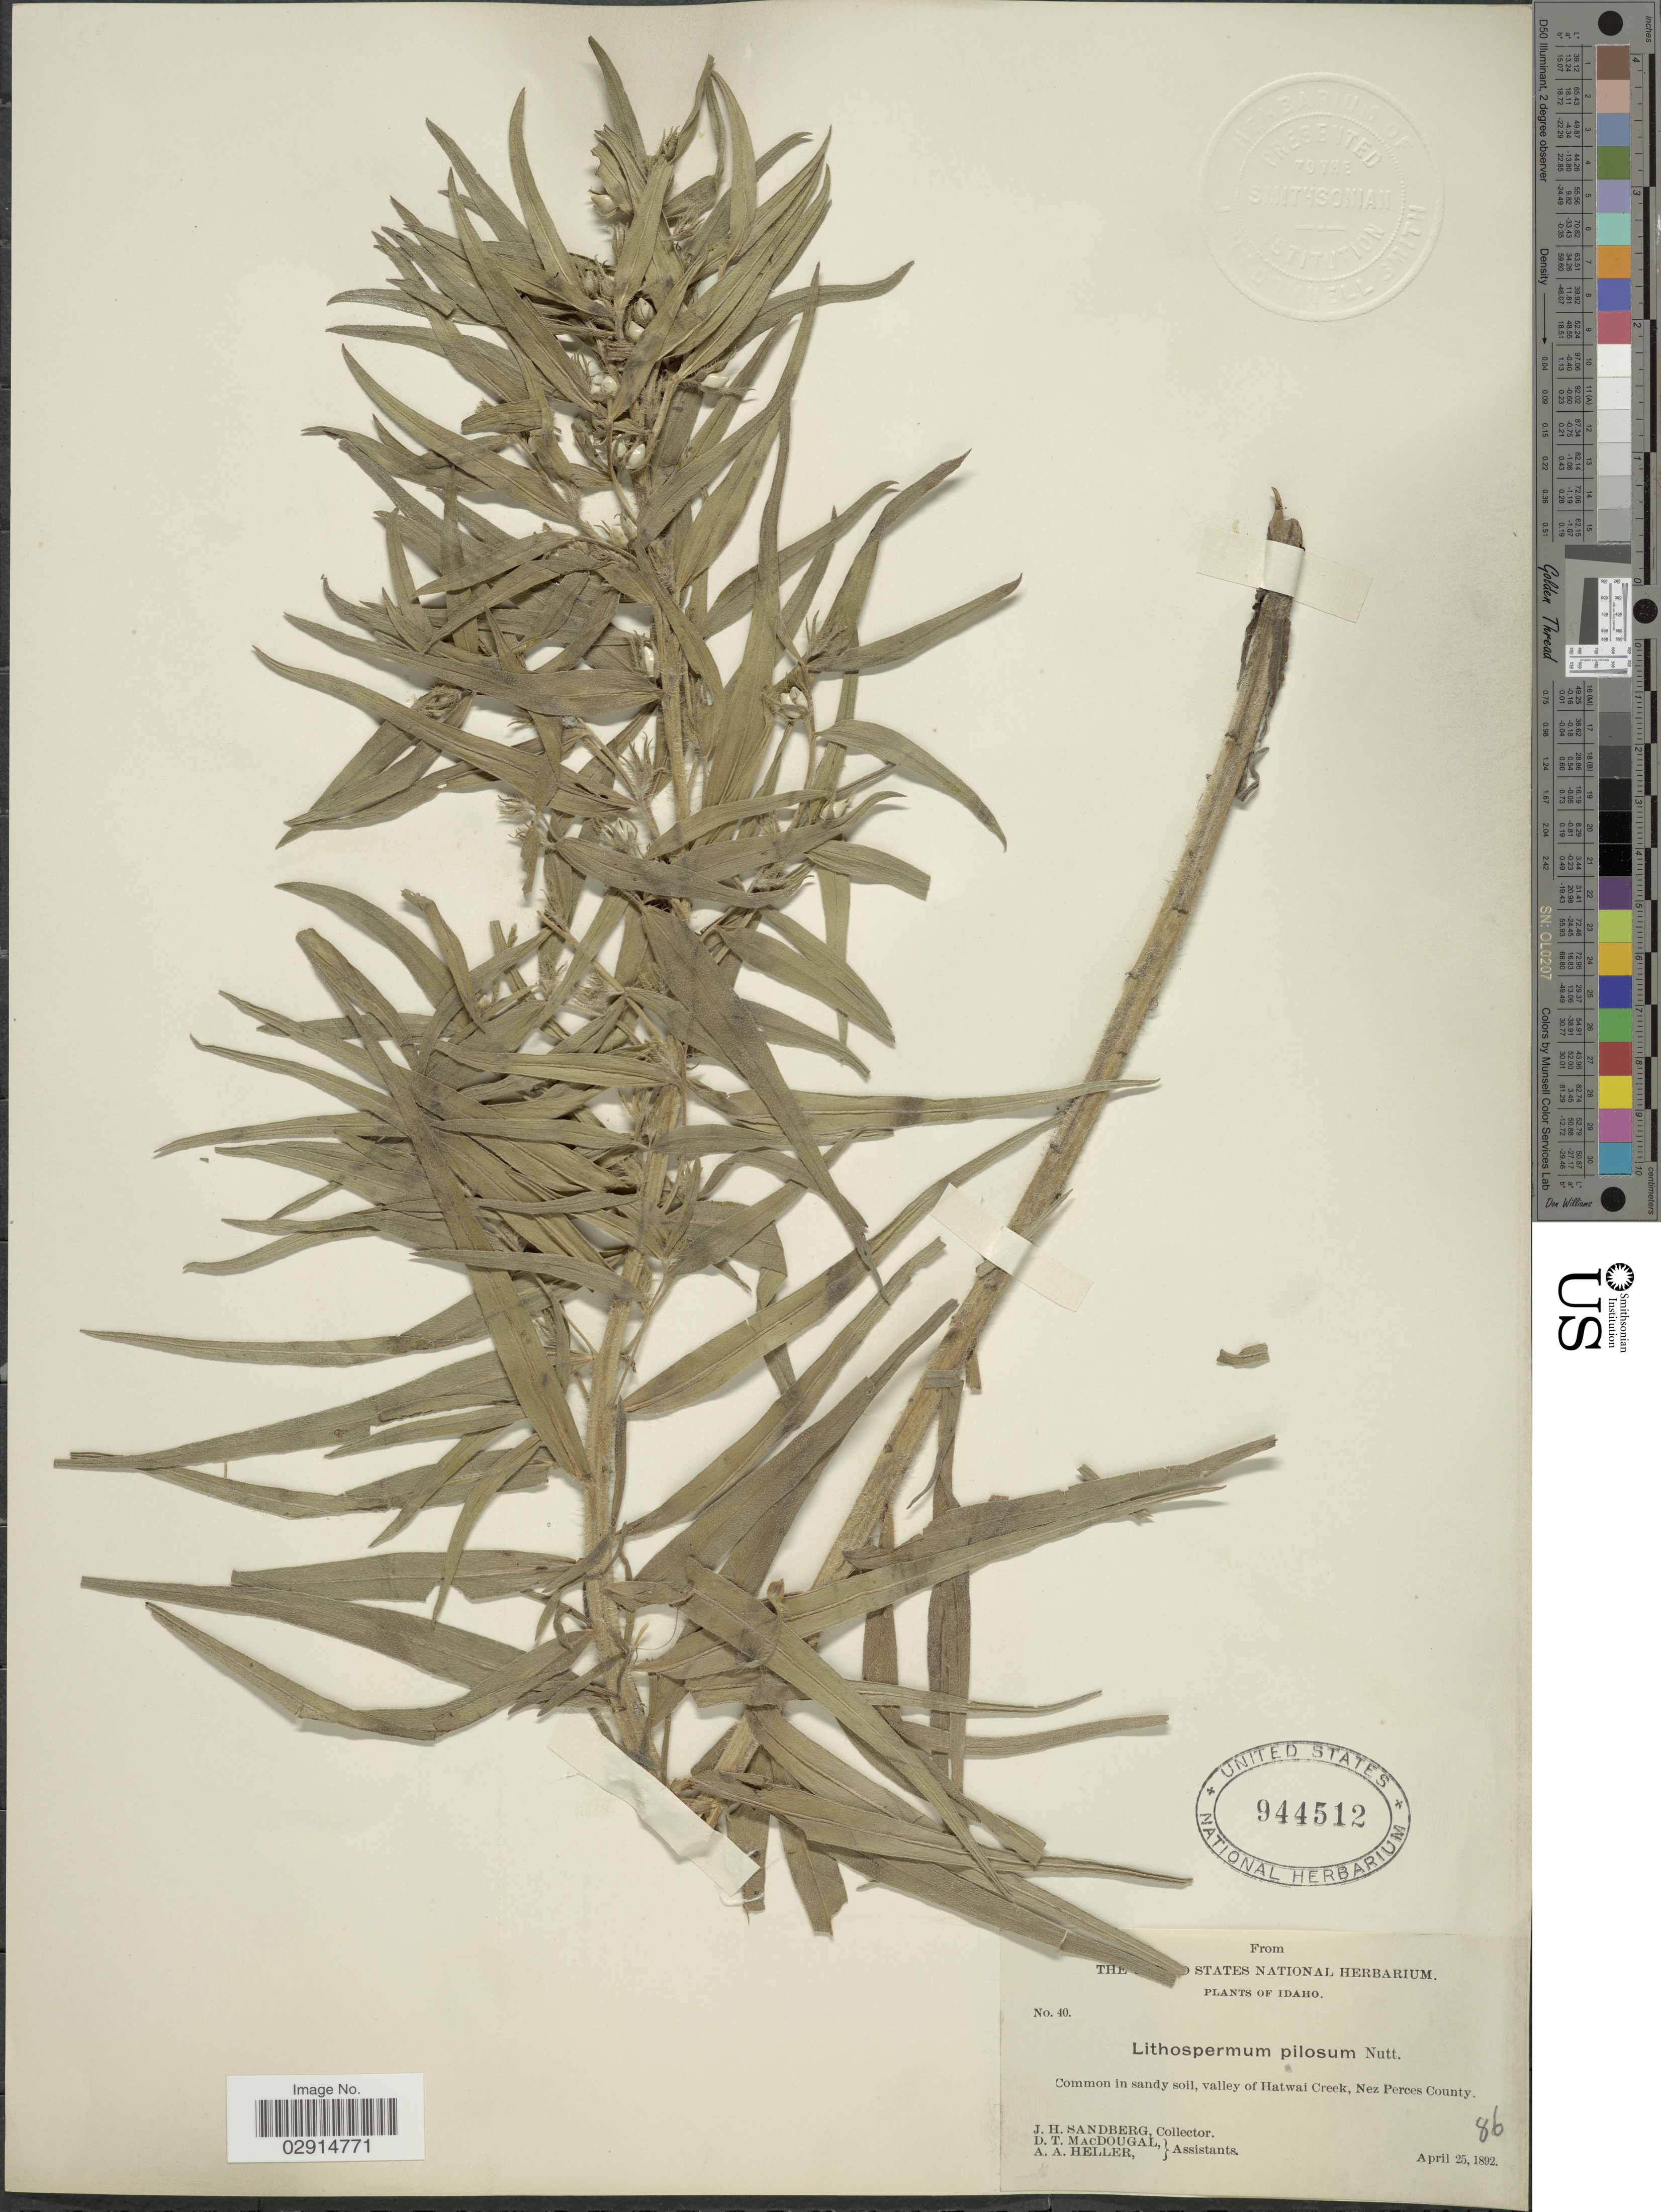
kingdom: Plantae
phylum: Tracheophyta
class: Magnoliopsida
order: Boraginales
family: Boraginaceae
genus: Lithospermum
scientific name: Lithospermum ruderale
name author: Douglas ex Lehm.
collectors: J. H. Sandberg, D. T. MacDougal & A. A. Heller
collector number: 40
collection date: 1892-04-25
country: United States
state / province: Idaho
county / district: Nez Perce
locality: Common in sandy soil, valley of Hatwai Creek, Nez Perces County.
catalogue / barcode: US 944512